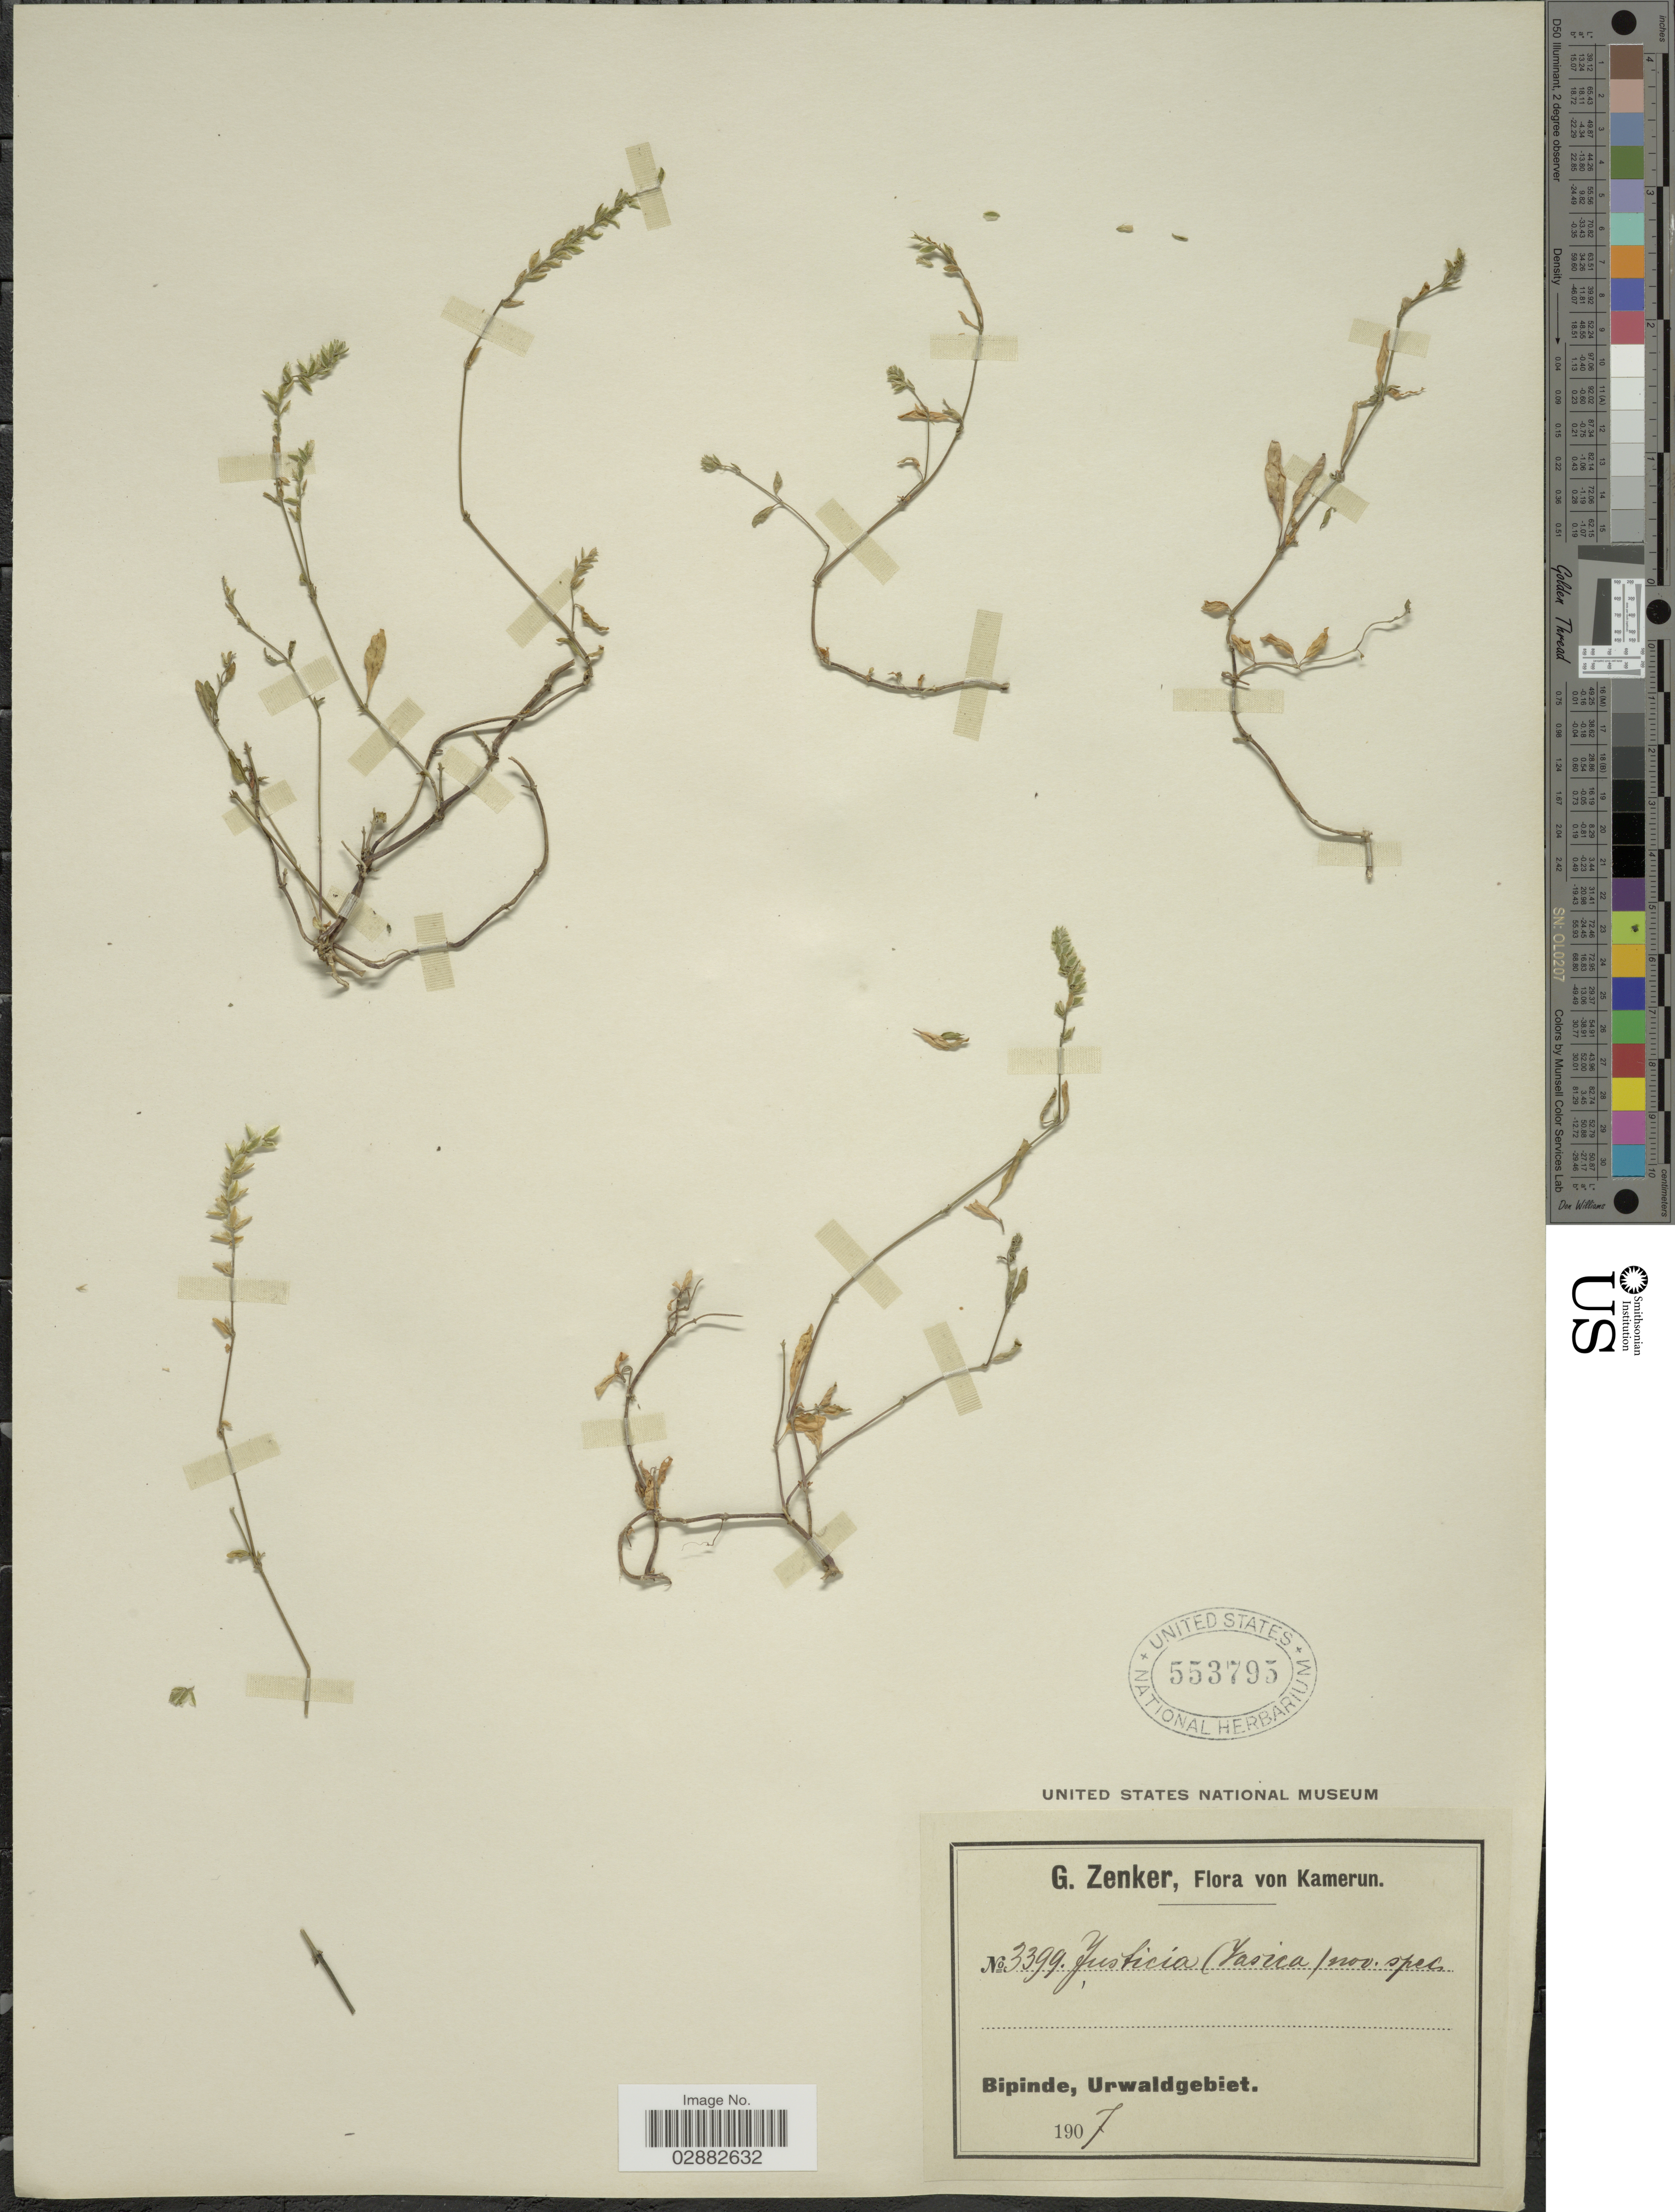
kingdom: Plantae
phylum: Tracheophyta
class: Magnoliopsida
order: Lamiales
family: Acanthaceae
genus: Justicia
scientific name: Justicia sp.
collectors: G. A. Zenker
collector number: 3399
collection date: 1907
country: Cameroon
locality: Bipinde, Urwaldgebiet.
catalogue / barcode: US 553795